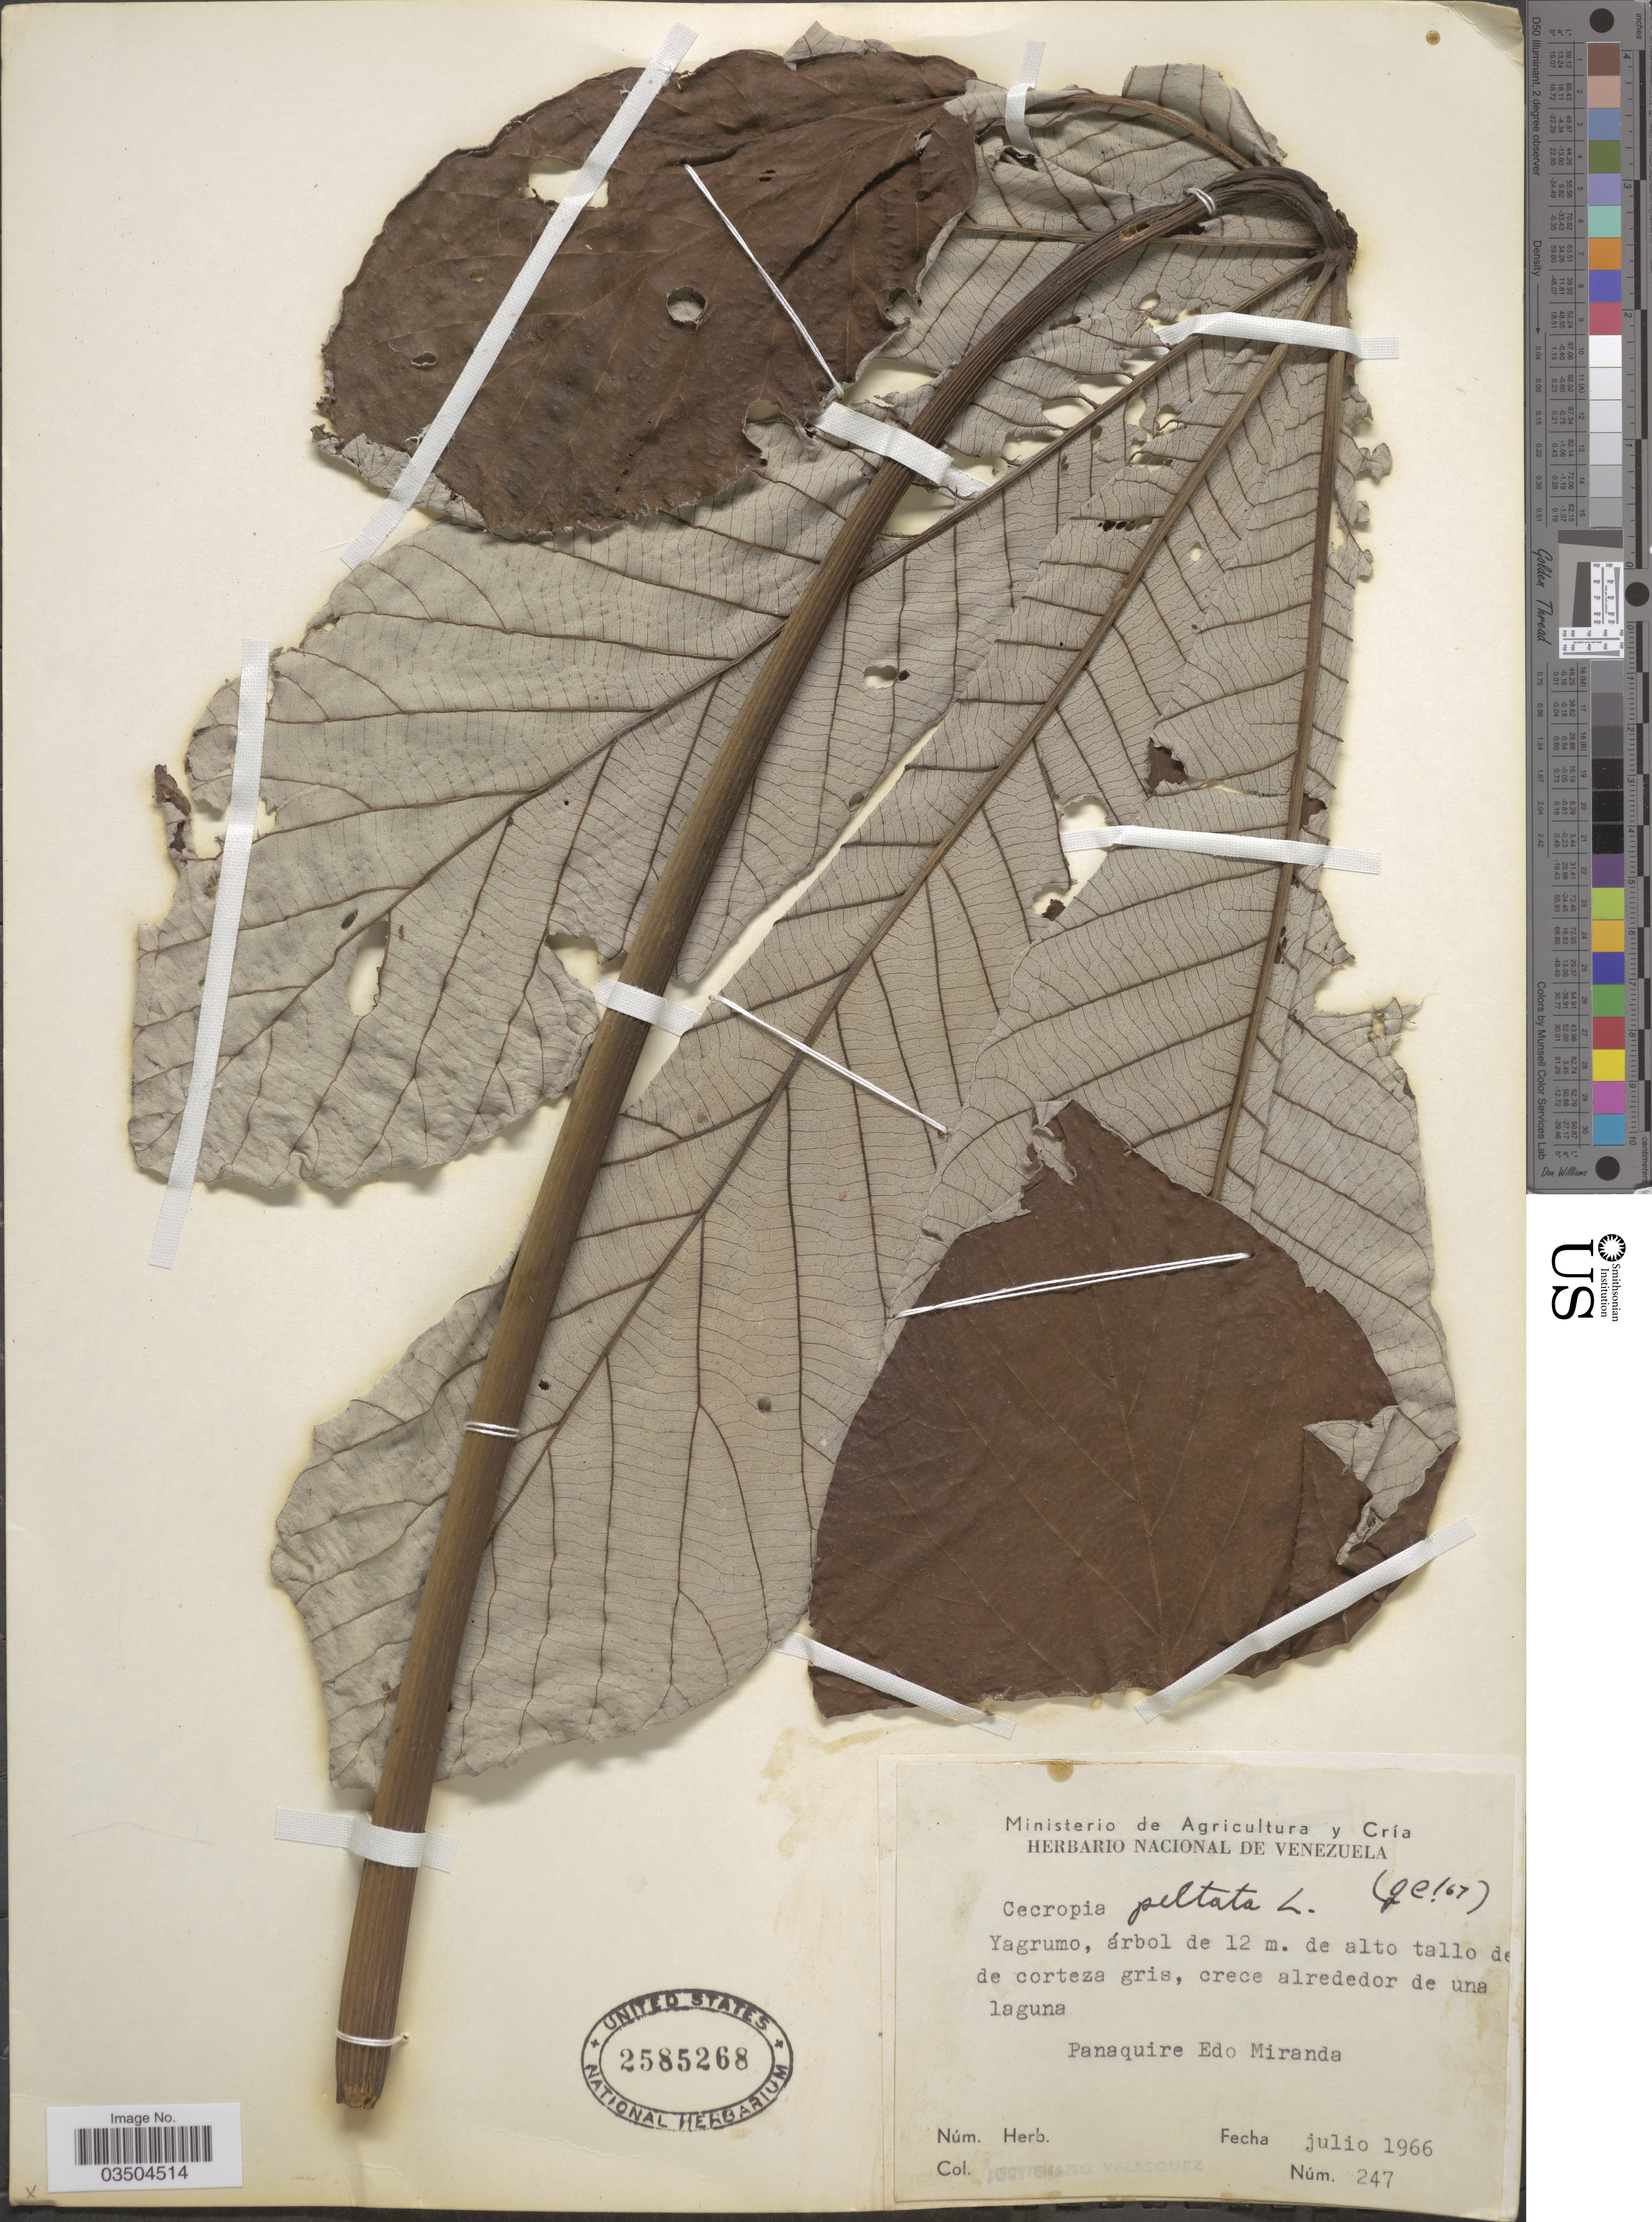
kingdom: Plantae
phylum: Tracheophyta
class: Magnoliopsida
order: Rosales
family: Urticaceae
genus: Cecropia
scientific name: Cecropia peltata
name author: L.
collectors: ex herb. Nacional De Venezuela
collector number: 247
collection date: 1966-07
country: Venezuela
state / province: Miranda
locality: Panaquire Edo Miranda.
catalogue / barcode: US 2585268